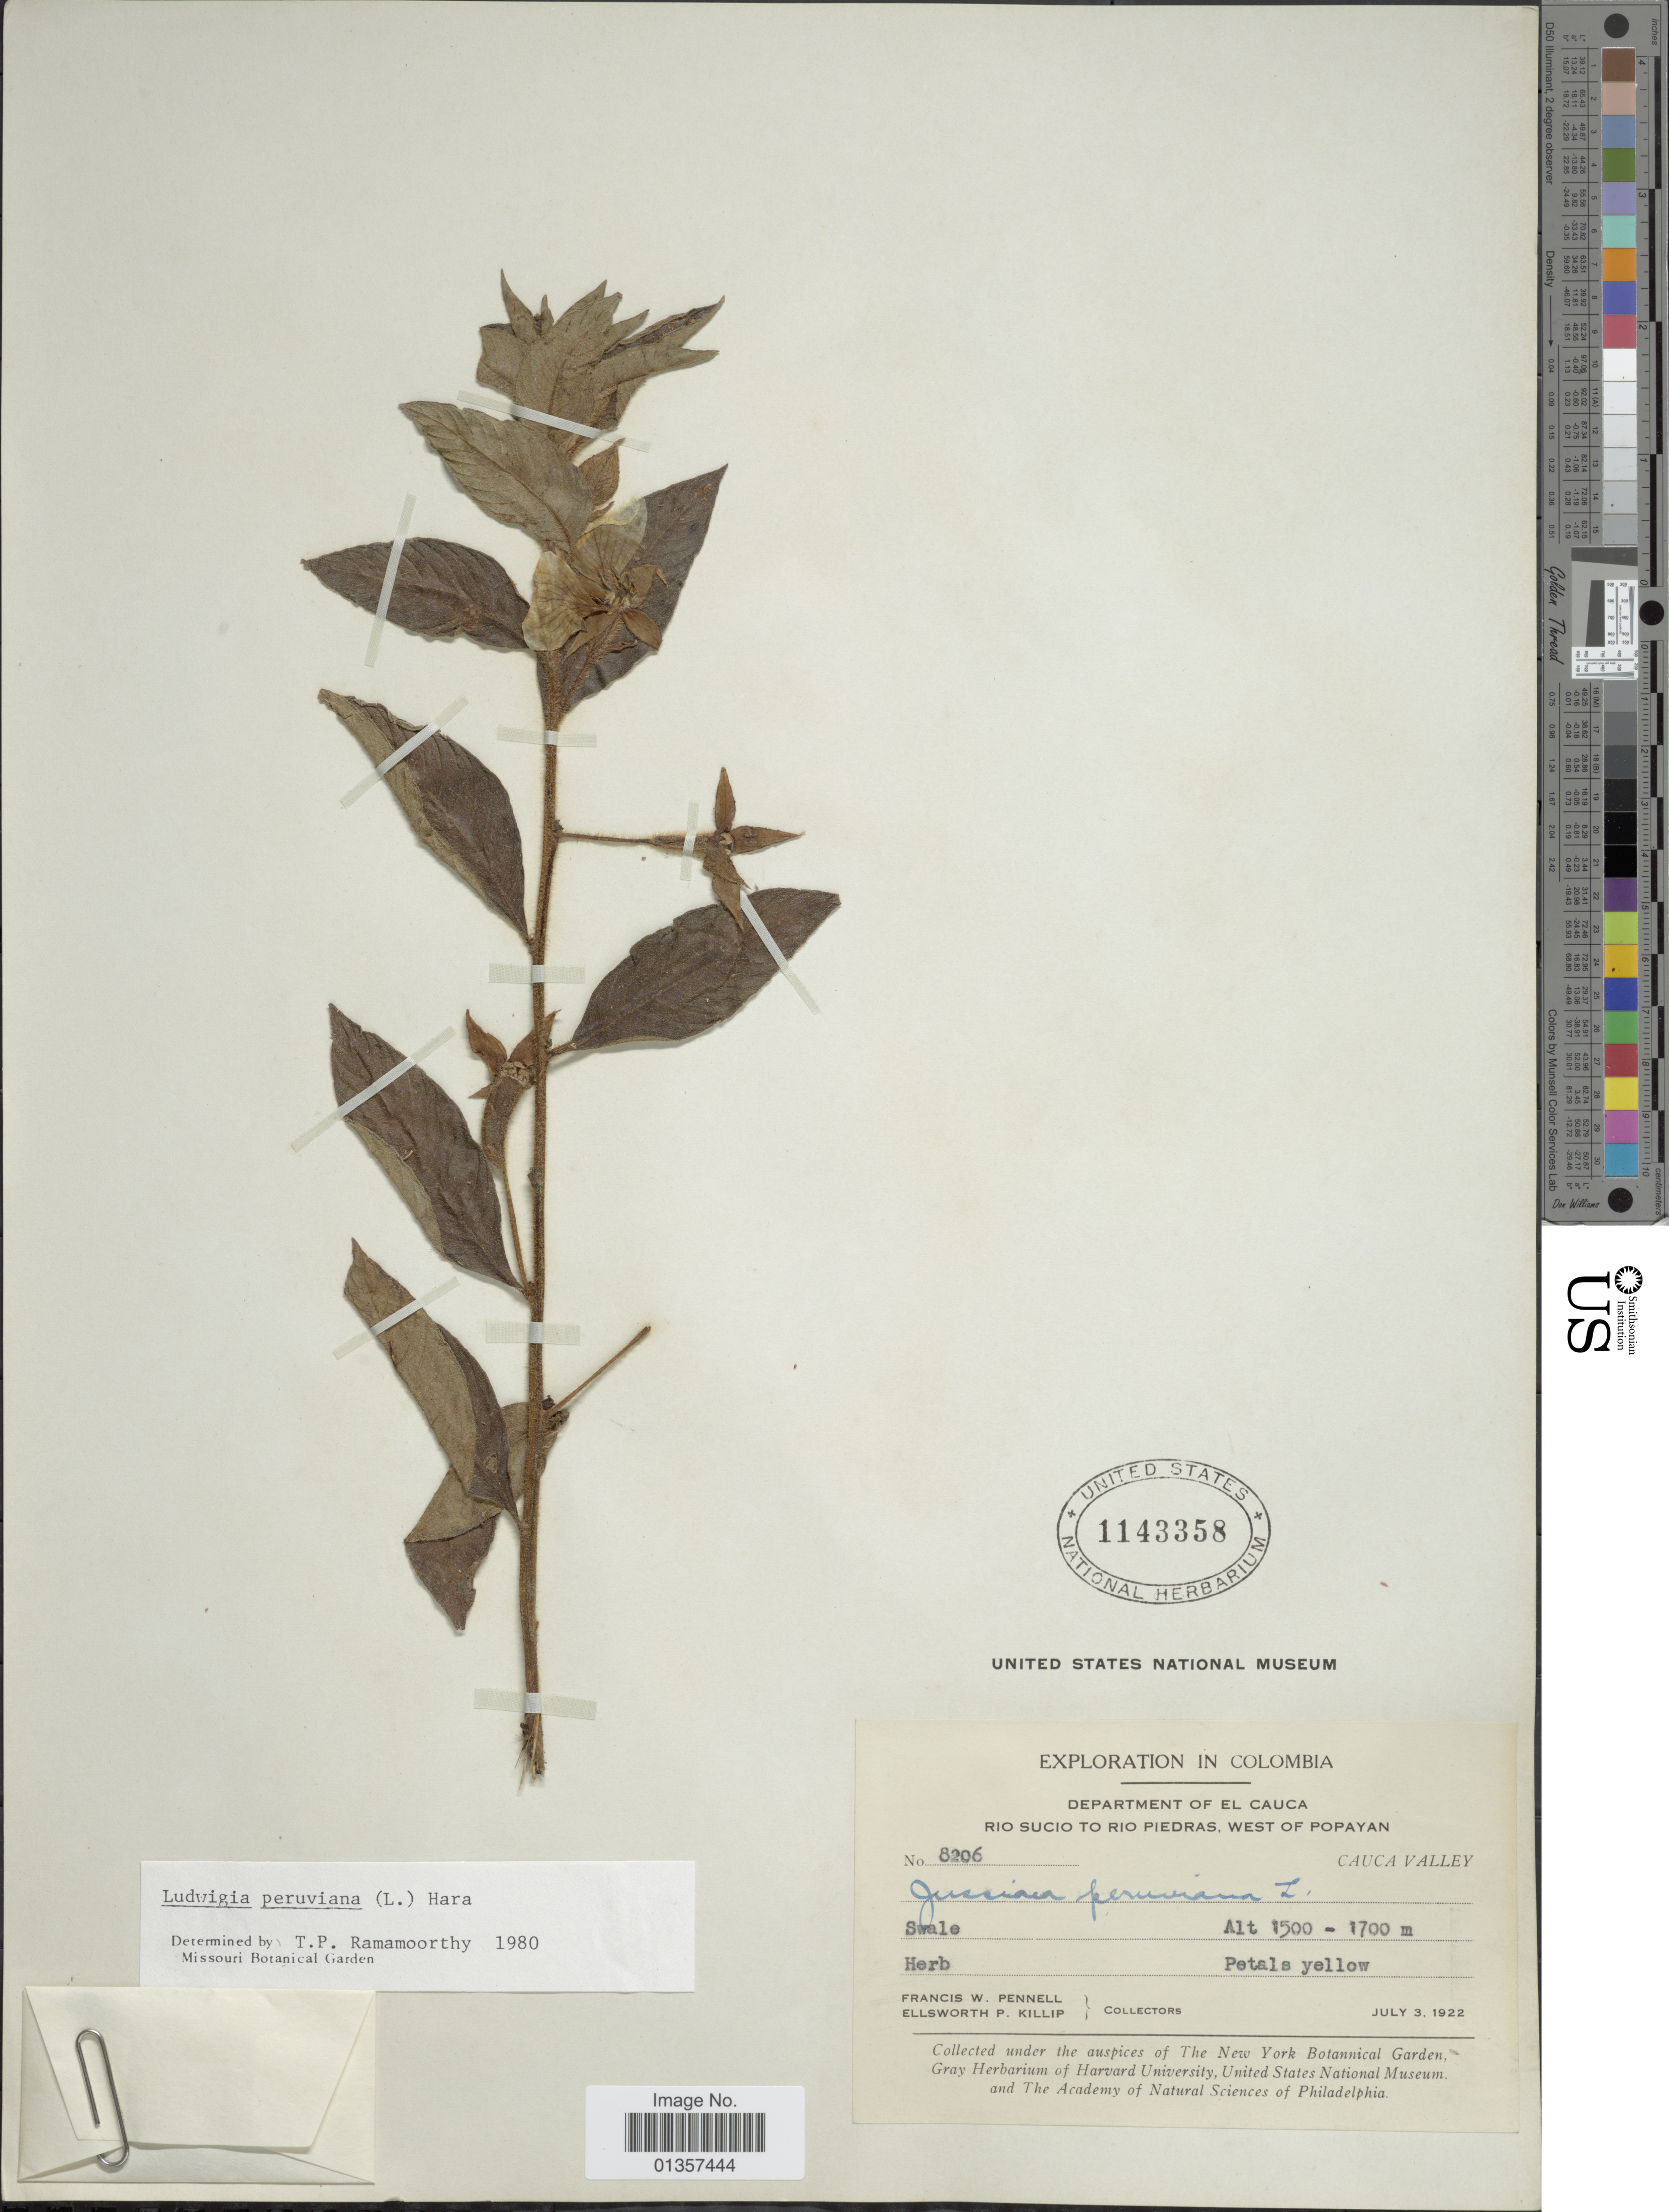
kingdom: Plantae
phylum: Tracheophyta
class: Magnoliopsida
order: Myrtales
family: Onagraceae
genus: Ludwigia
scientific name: Ludwigia peruviana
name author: (L.) H. Hara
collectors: F. W. Pennell & E. P. Killip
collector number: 8206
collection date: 1922-07-03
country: Colombia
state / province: Cauca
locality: Rio Sucio to Rio Piedras, west of Popayan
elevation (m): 1500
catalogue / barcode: US 1143358